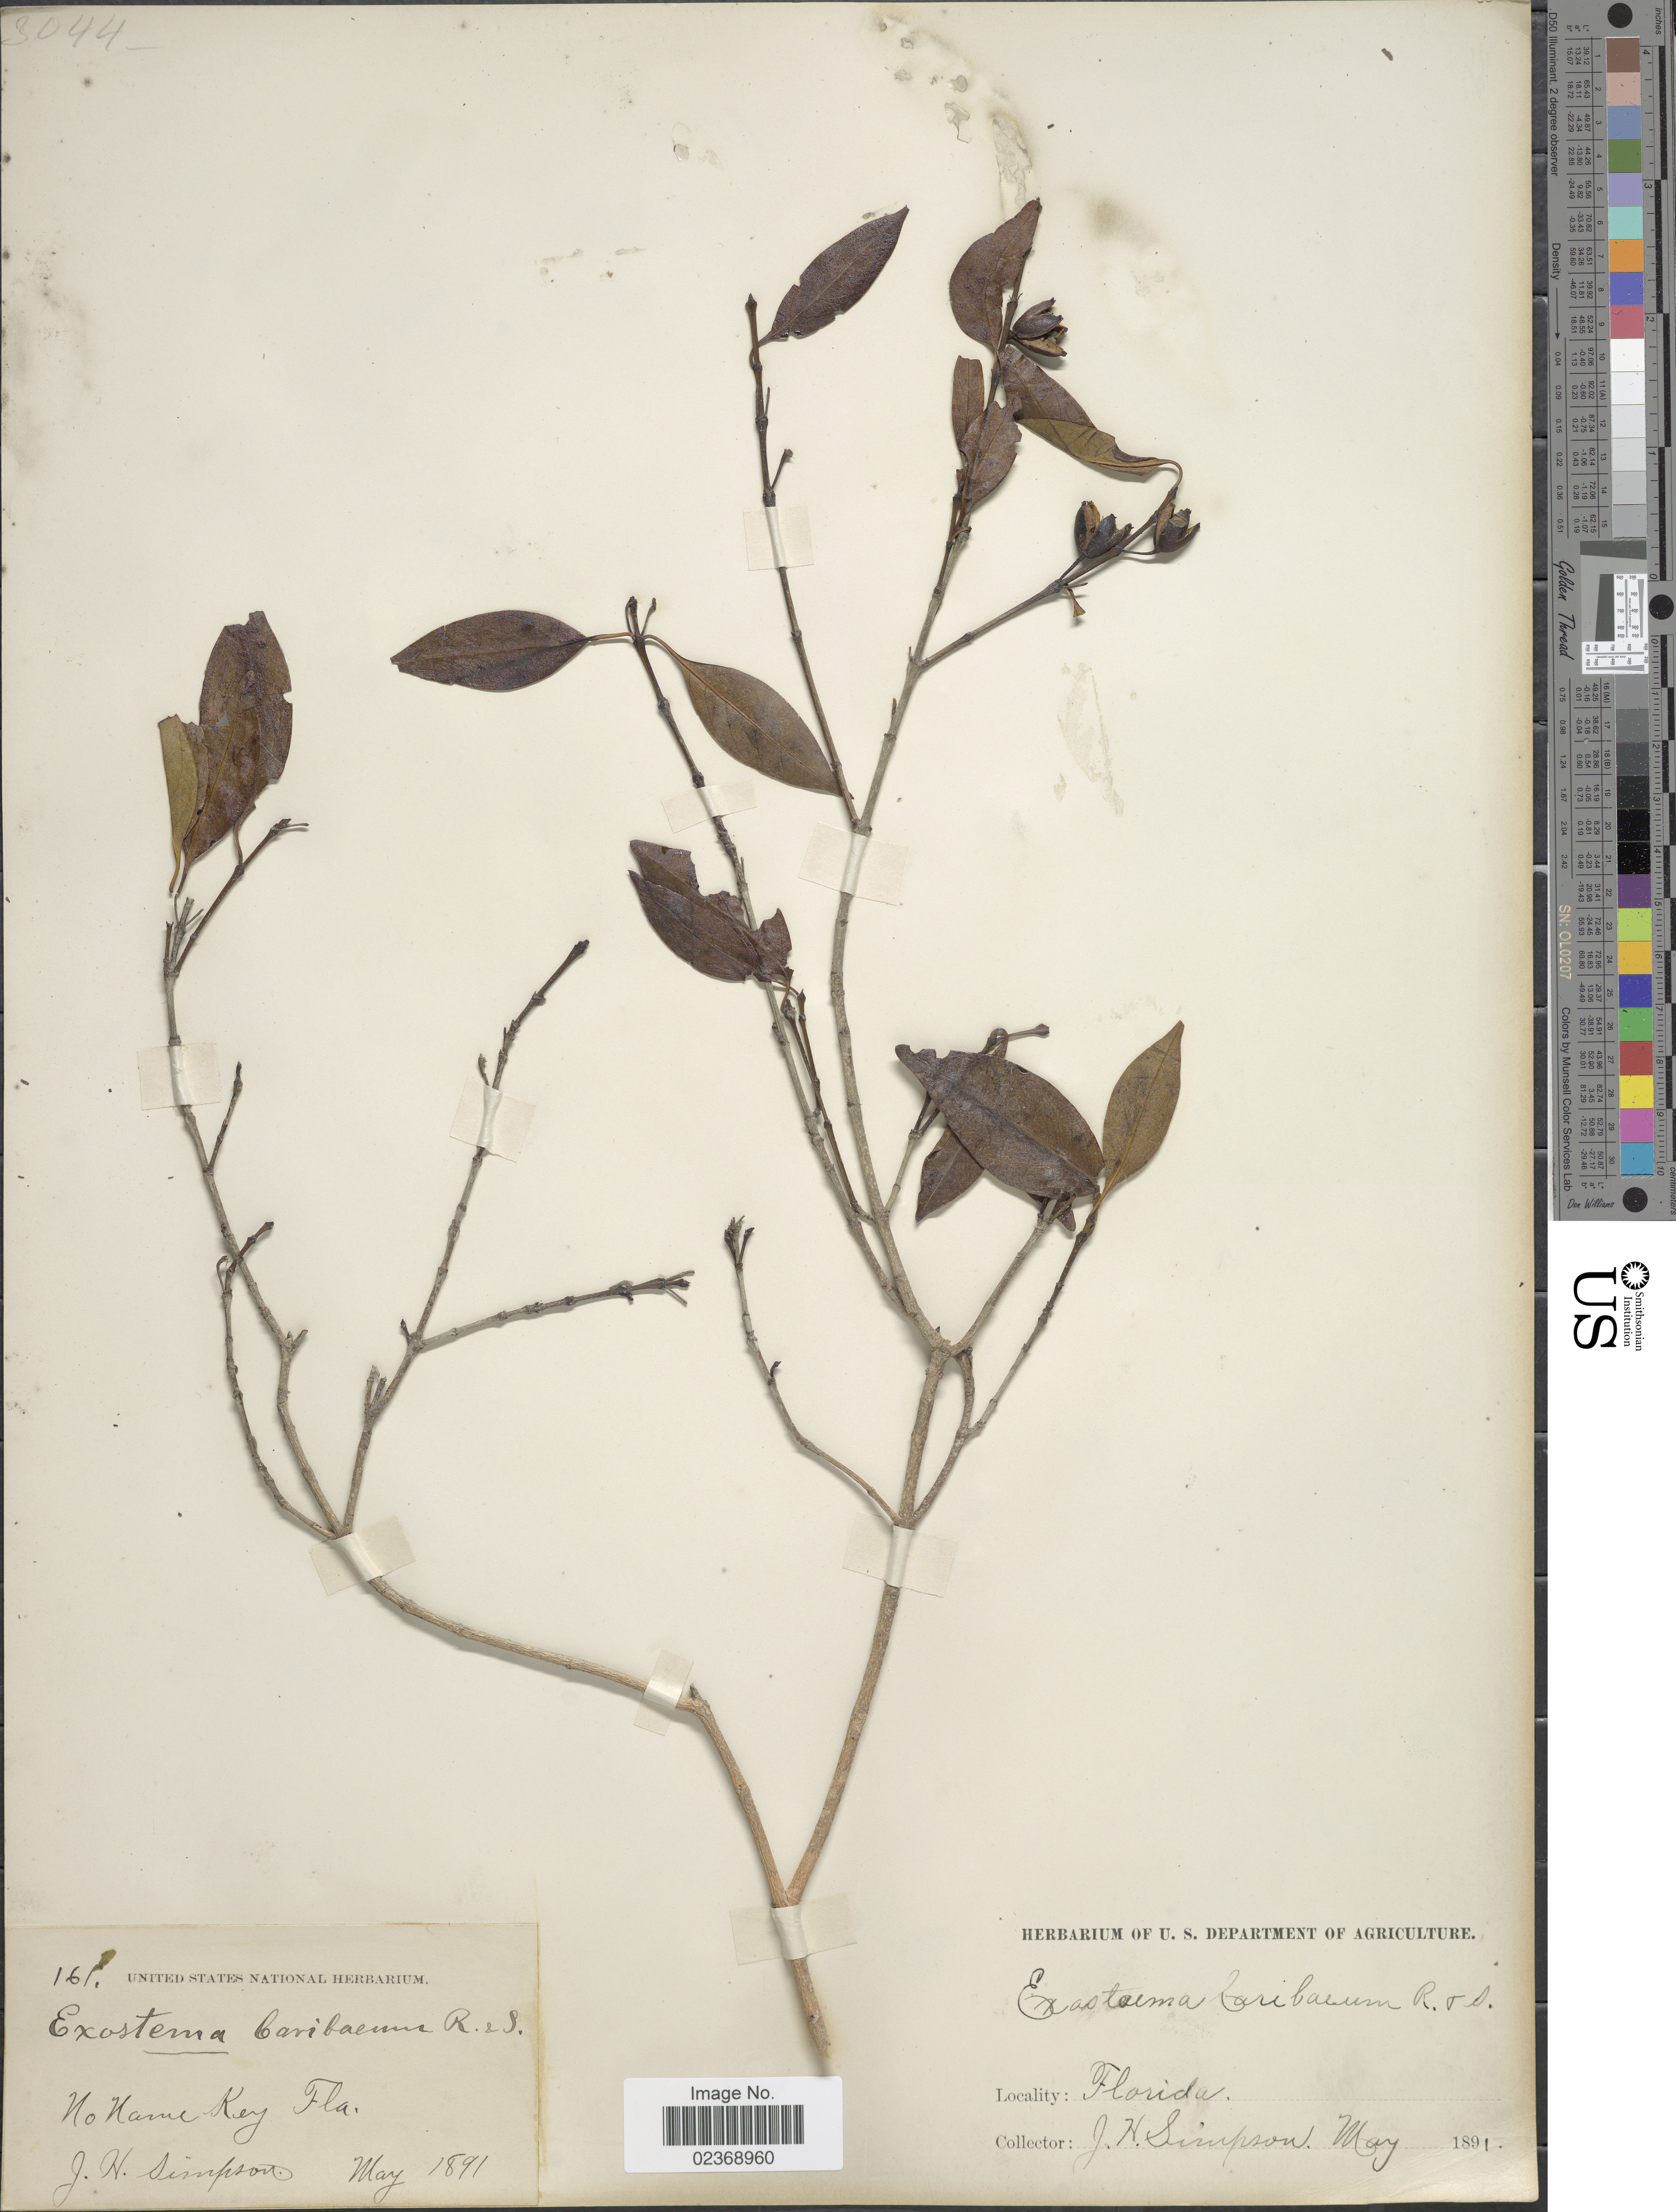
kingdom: Plantae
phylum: Tracheophyta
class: Magnoliopsida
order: Gentianales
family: Rubiaceae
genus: Exostema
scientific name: Exostema caribaeum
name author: (Jacq.) Roem. & Schult.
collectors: J. H. Simpson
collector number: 161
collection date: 1891-05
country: United States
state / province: Florida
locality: No Name Key